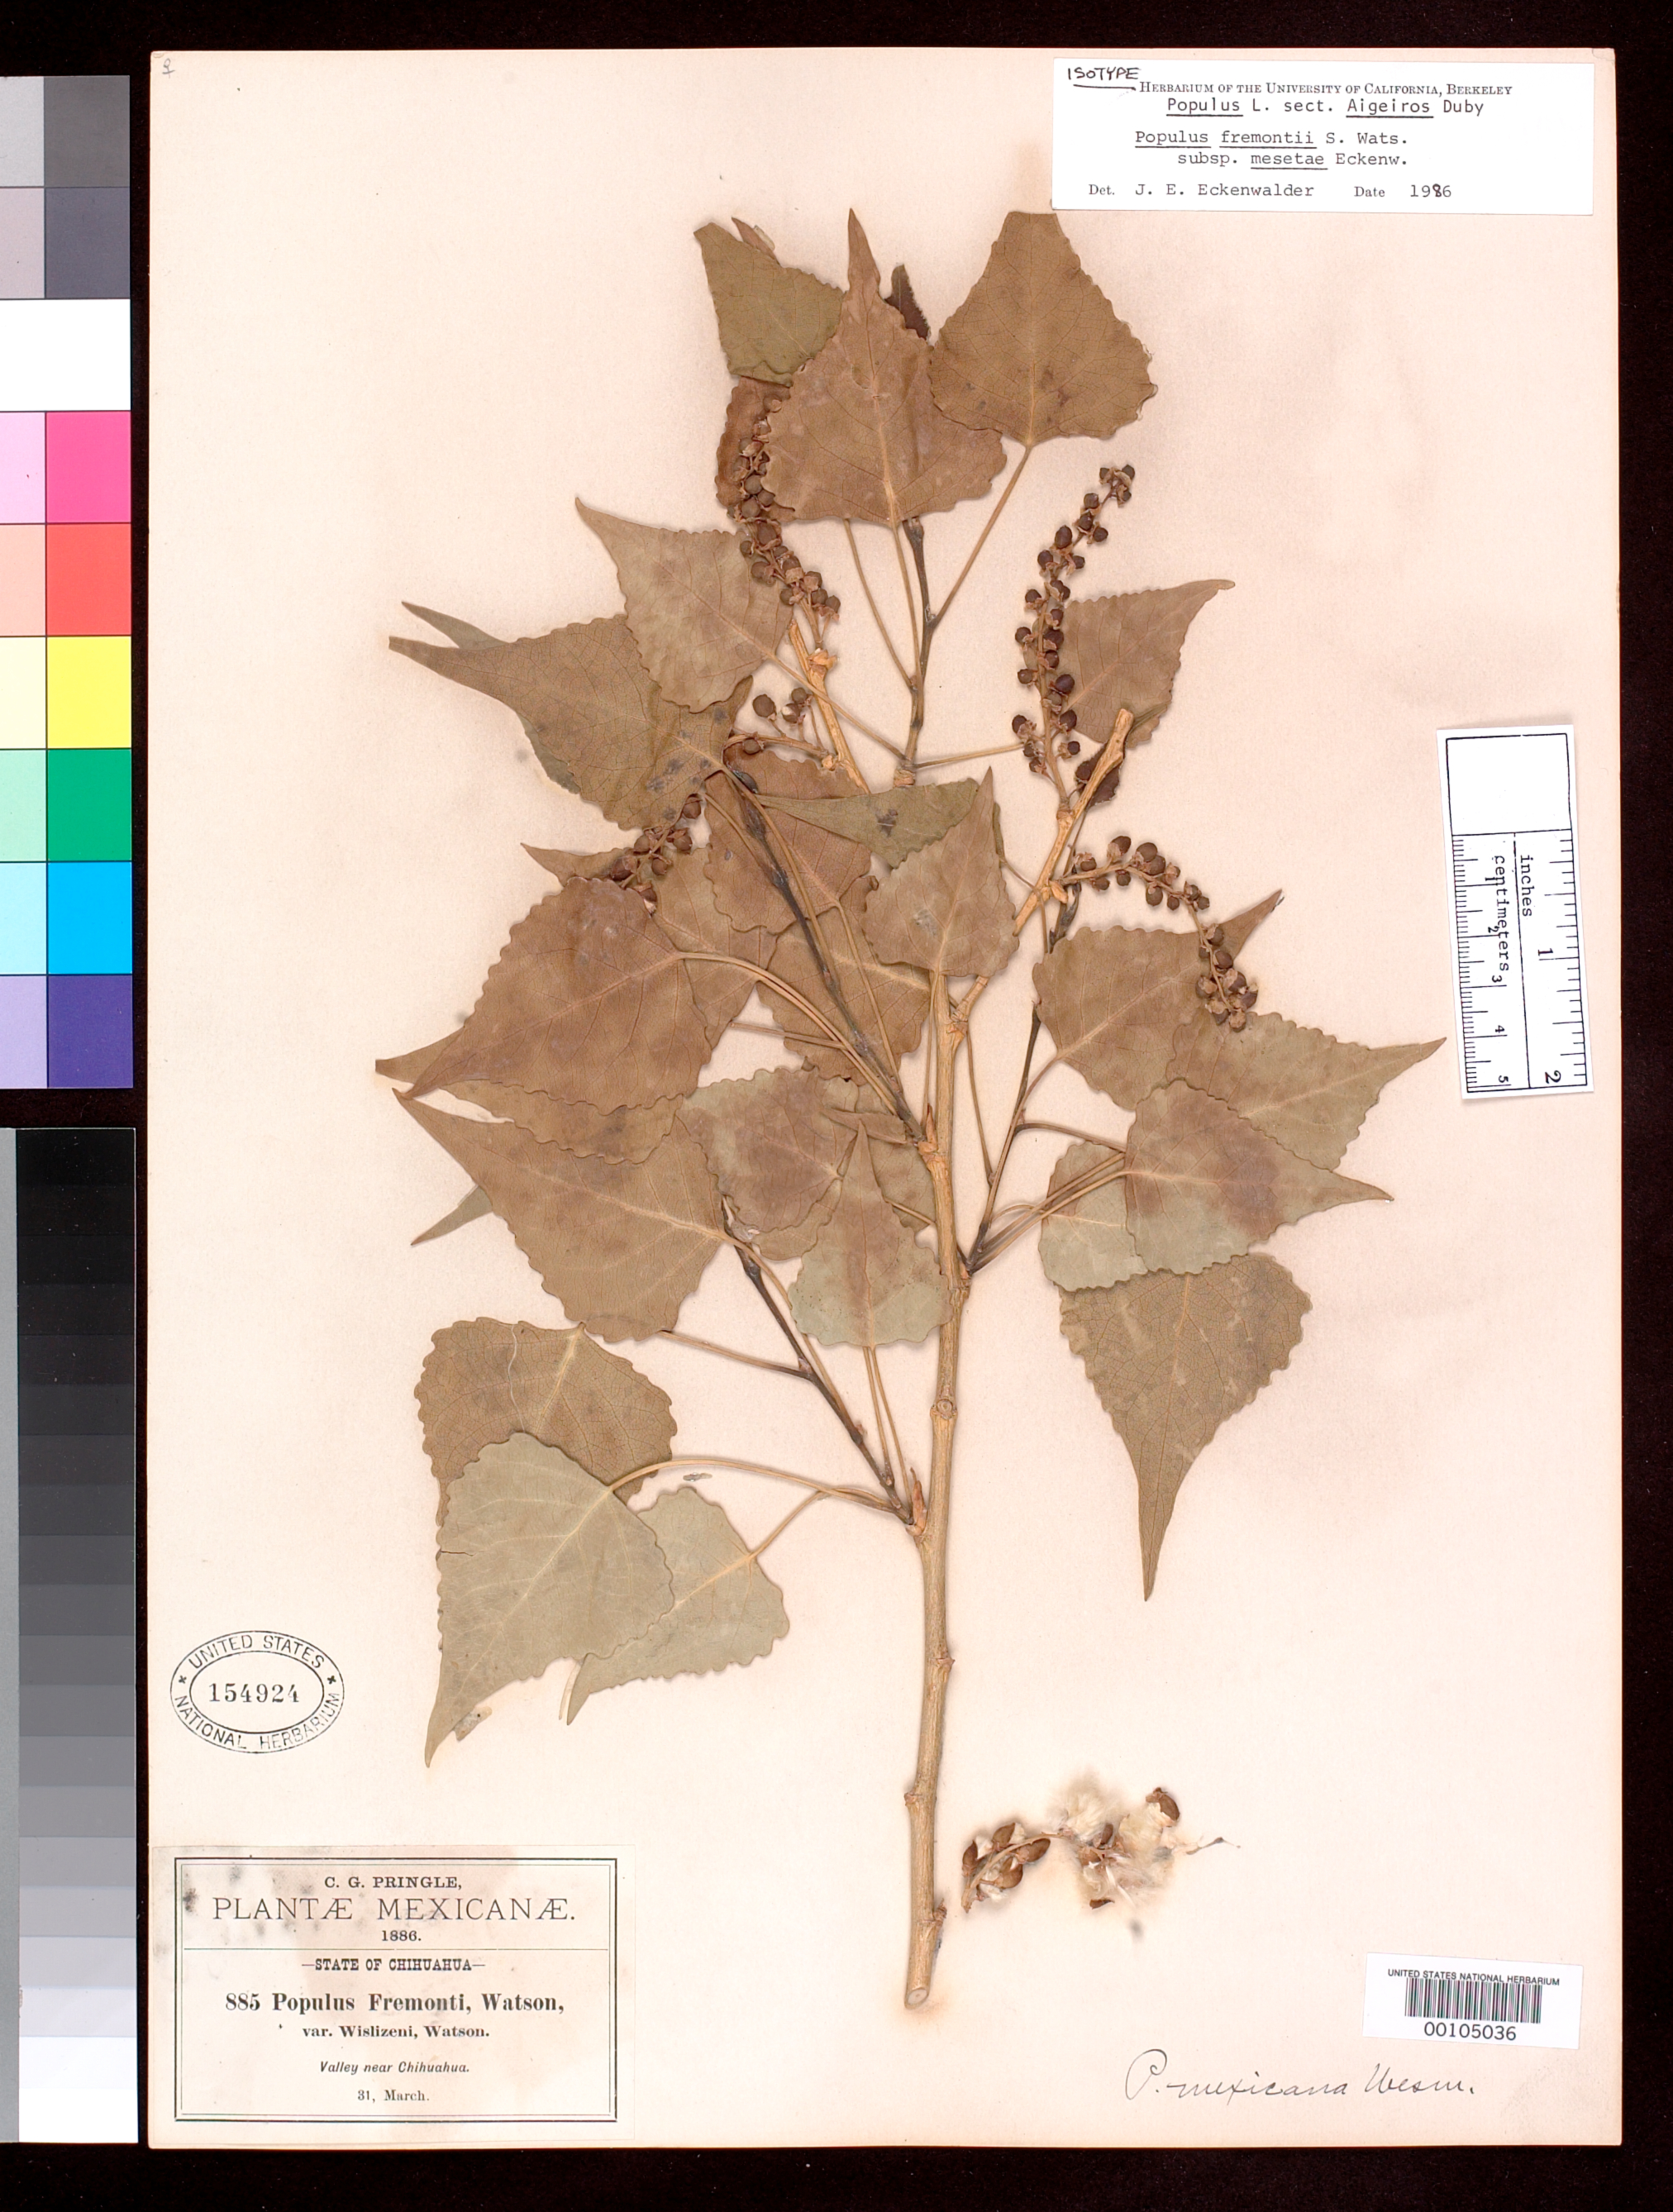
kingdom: Plantae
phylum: Tracheophyta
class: Magnoliopsida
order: Malpighiales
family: Salicaceae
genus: Populus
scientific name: Populus fremontii subsp. mesetae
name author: Eckenw.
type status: Isotype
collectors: C. G. Pringle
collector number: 885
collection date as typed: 31 Mar 1886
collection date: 1886-03-31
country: Mexico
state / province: Chihuahua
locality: Valley near Chihuahua.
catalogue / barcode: US 154924